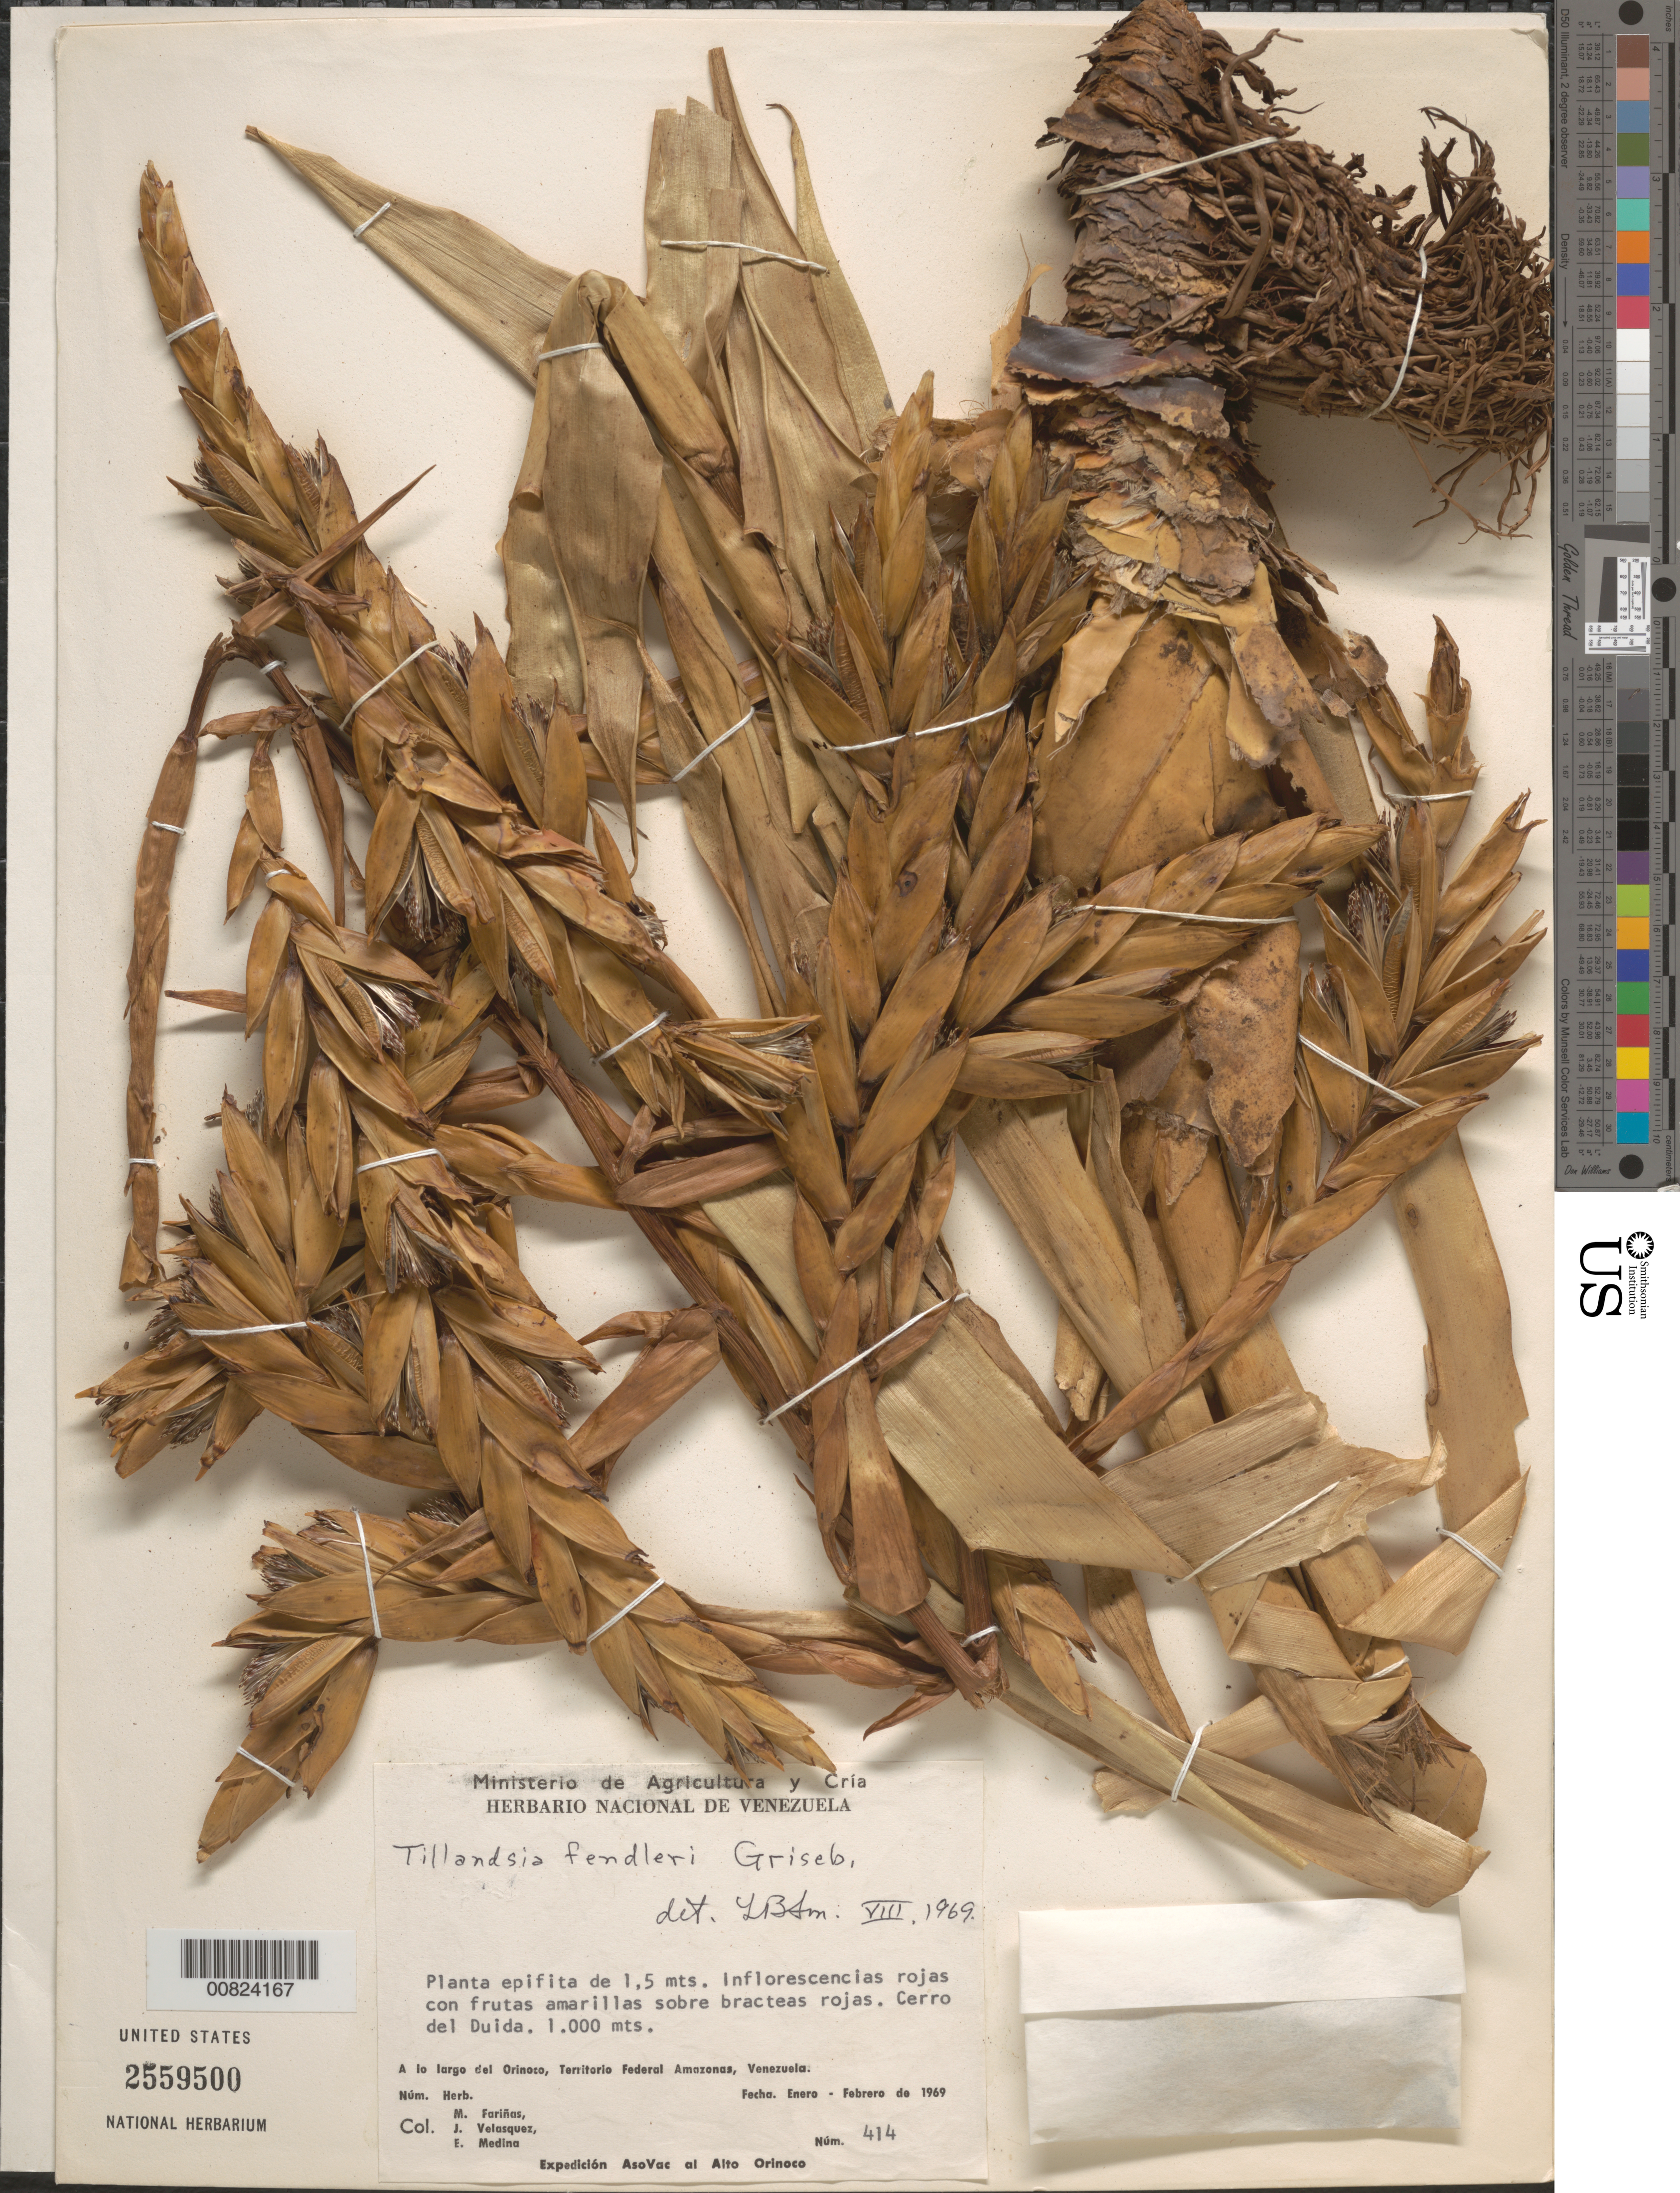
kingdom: Plantae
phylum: Tracheophyta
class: Liliopsida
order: Poales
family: Bromeliaceae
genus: Tillandsia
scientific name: Tillandsia fendleri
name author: Griseb.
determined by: Smith, Lyman B., (US), NMNH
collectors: M. Fariñas, J. Velasquez & E. Medina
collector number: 414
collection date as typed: Jan-69 to Feb-69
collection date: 1969-01/1969-02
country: Venezuela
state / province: Amazonas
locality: Cerro Duida, Río Orinoco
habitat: A lo largo del río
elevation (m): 1000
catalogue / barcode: US 2559500